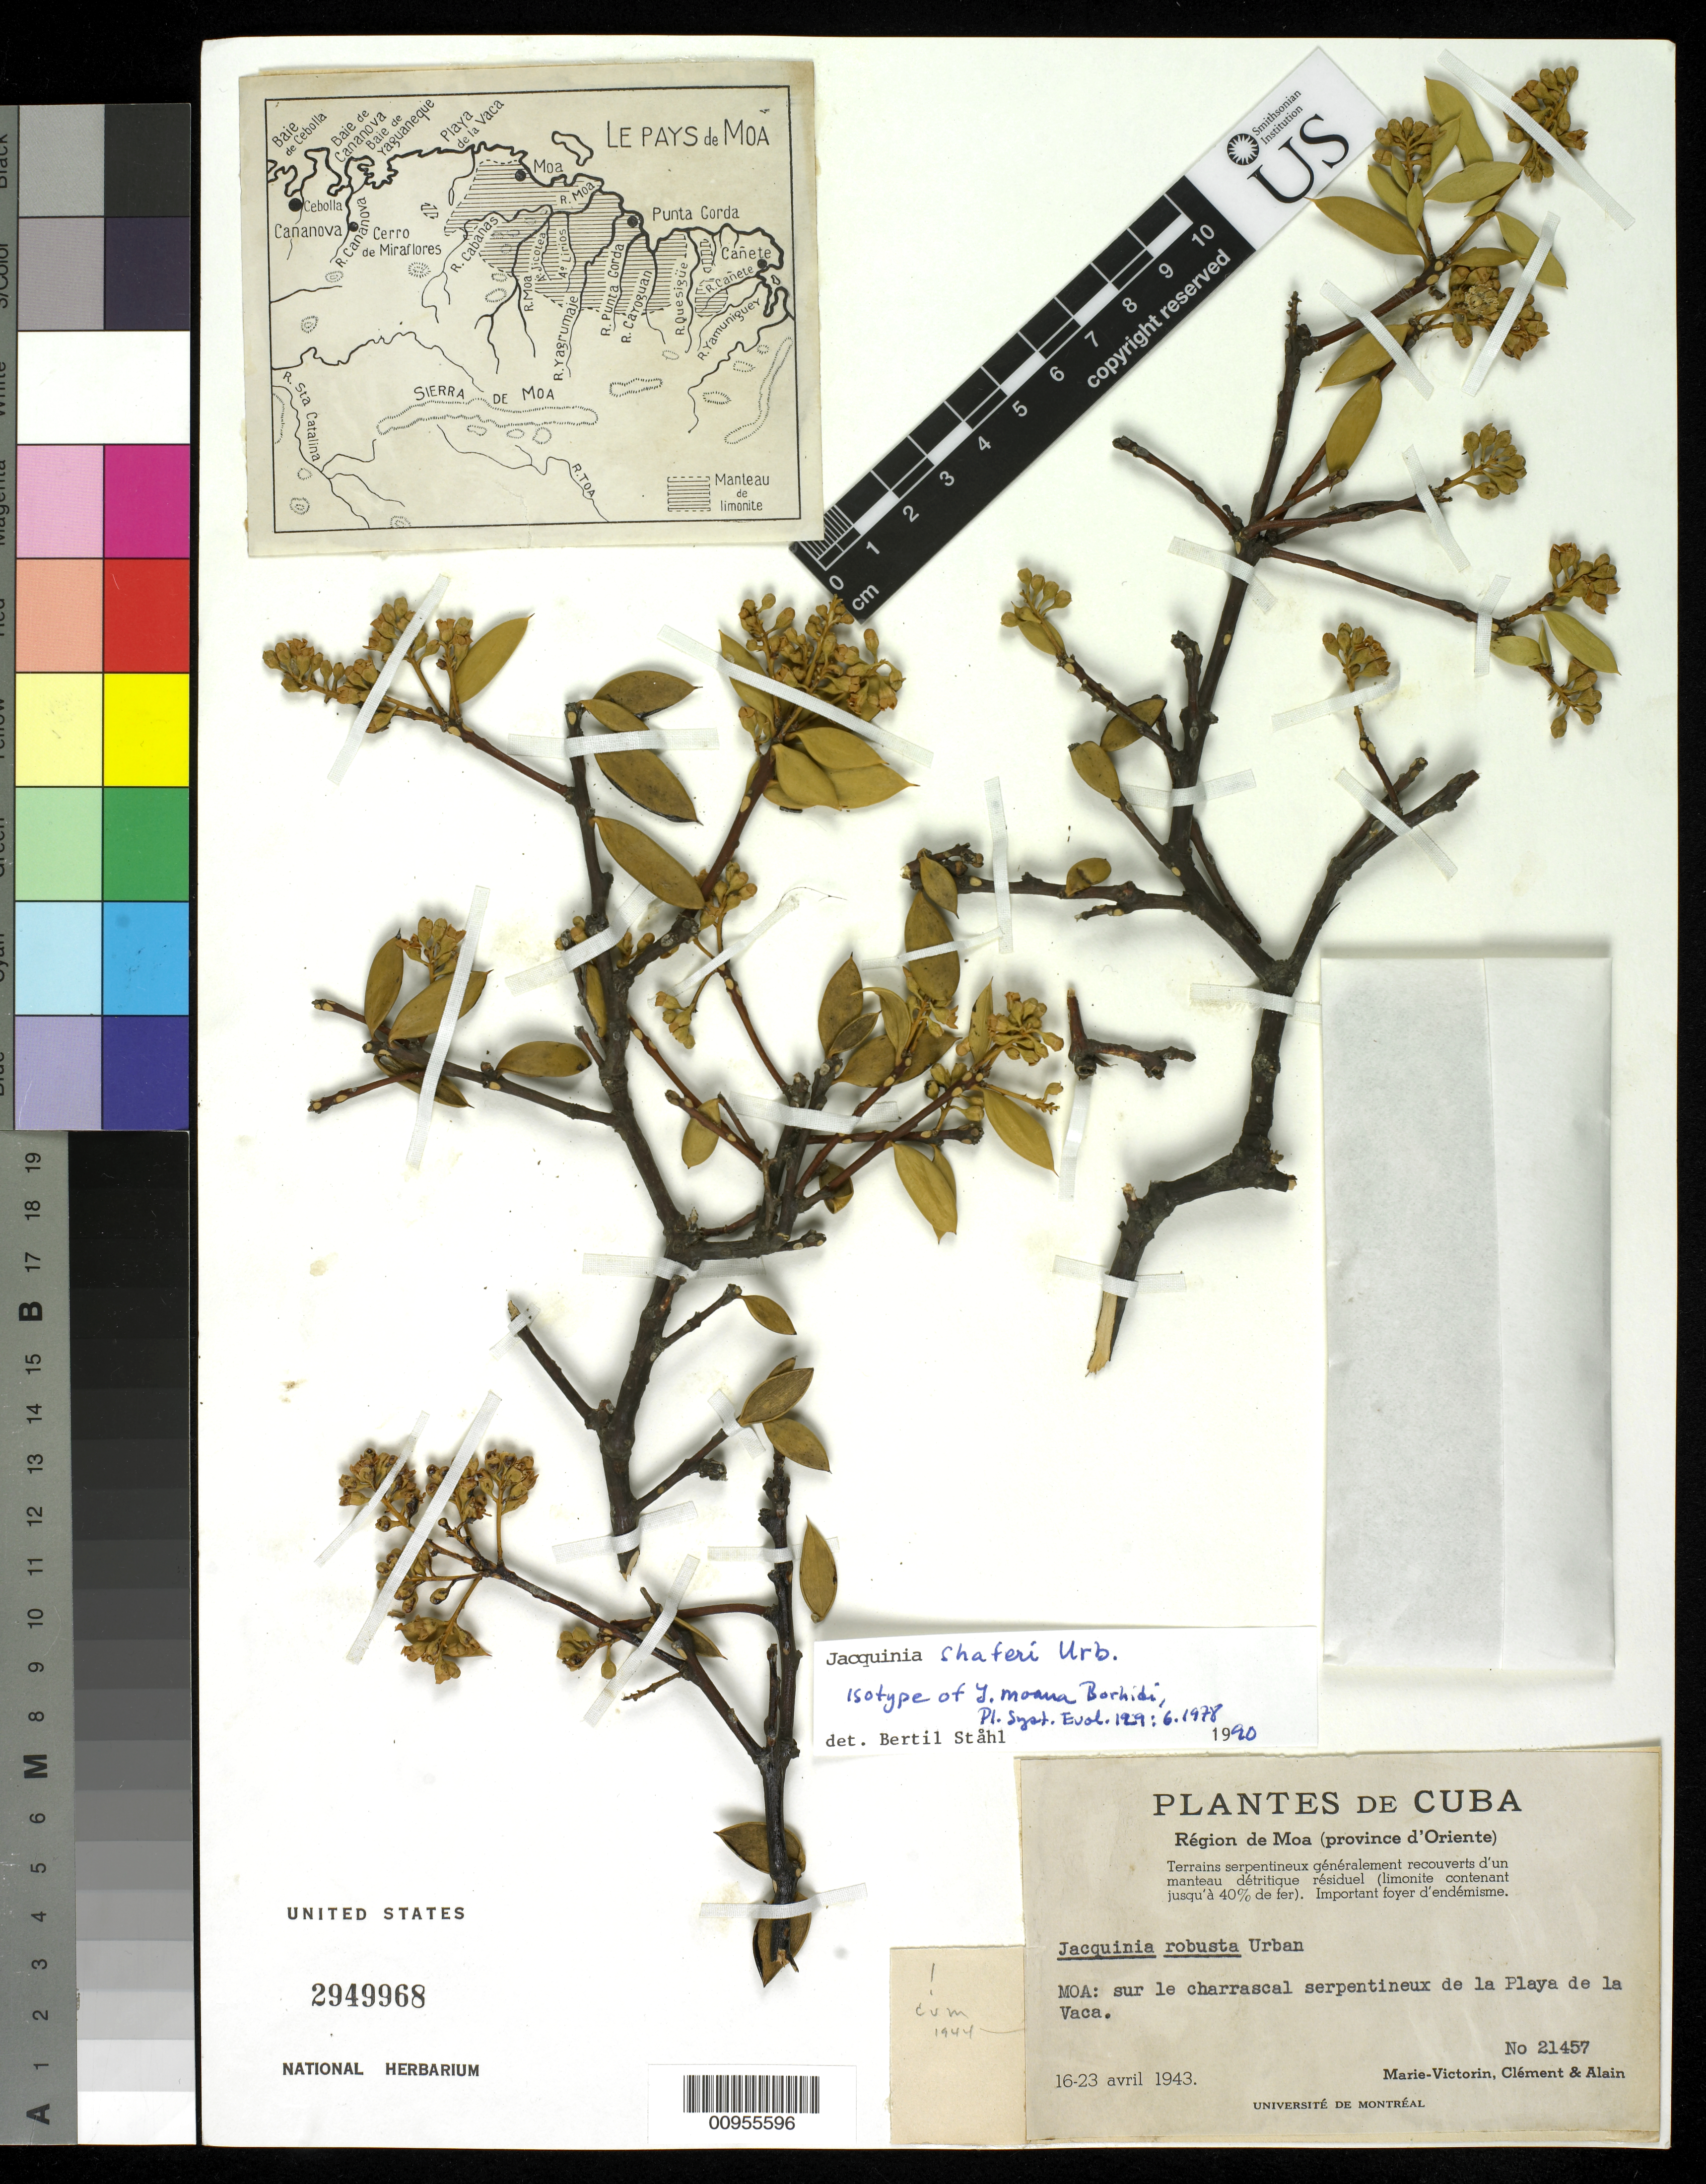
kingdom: Plantae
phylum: Tracheophyta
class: Magnoliopsida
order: Ericales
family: Primulaceae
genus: Jacquinia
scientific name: Jacquinia moana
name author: Borhidi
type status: Isotype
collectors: Fr. Marie-Victorin, Bro. Clemente & A. H. Liogier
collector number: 21457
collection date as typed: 16 Apr 1943 to 23 Apr 1943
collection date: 1943-04-16/1943-04-23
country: Cuba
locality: Région de Moa (province d'Oriente). Moa: sur la charrascal serpentineux de la Playa de la Vaca.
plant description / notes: Protologue cites collection as "Marie-Victorin & Alain; Leon number 21457".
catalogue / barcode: US 2949968